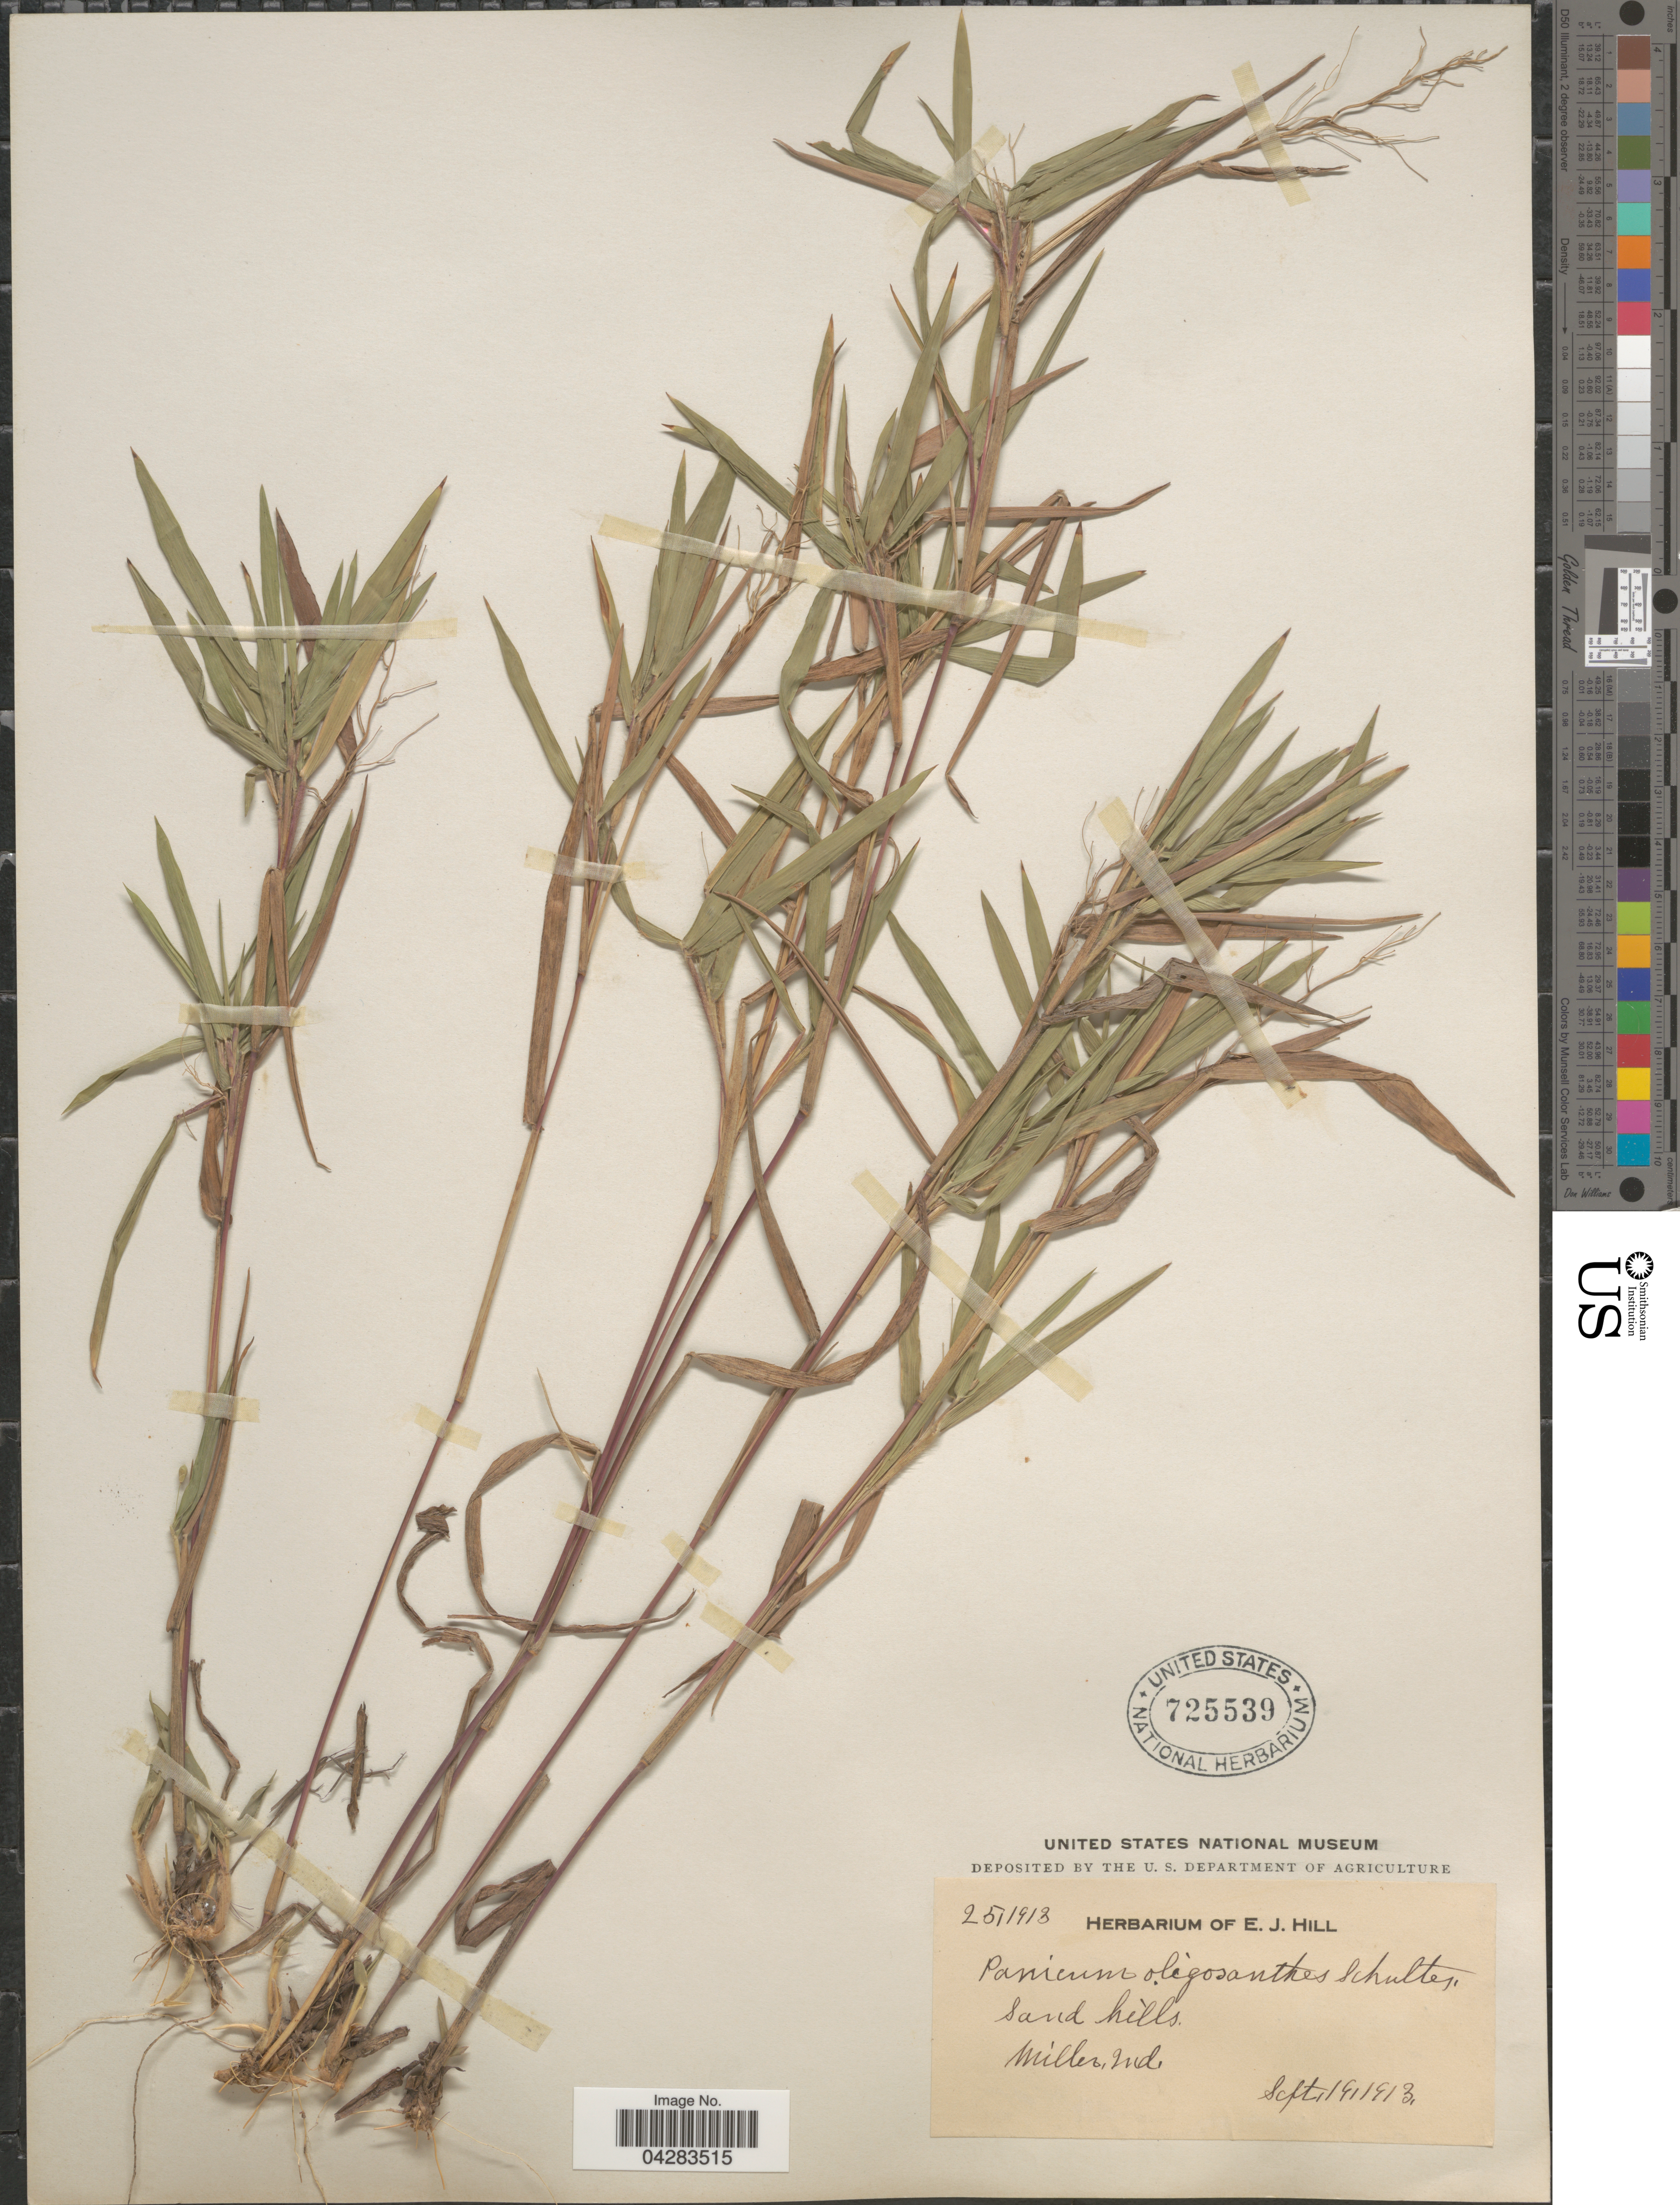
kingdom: Plantae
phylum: Tracheophyta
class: Liliopsida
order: Poales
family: Poaceae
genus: Dichanthelium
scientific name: Dichanthelium oligosanthes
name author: (Schult.) Gould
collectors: Ex herb. E. J. Hill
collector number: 25,1913*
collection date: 1913-09-19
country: United States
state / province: Indiana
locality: Miller.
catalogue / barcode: US 725539